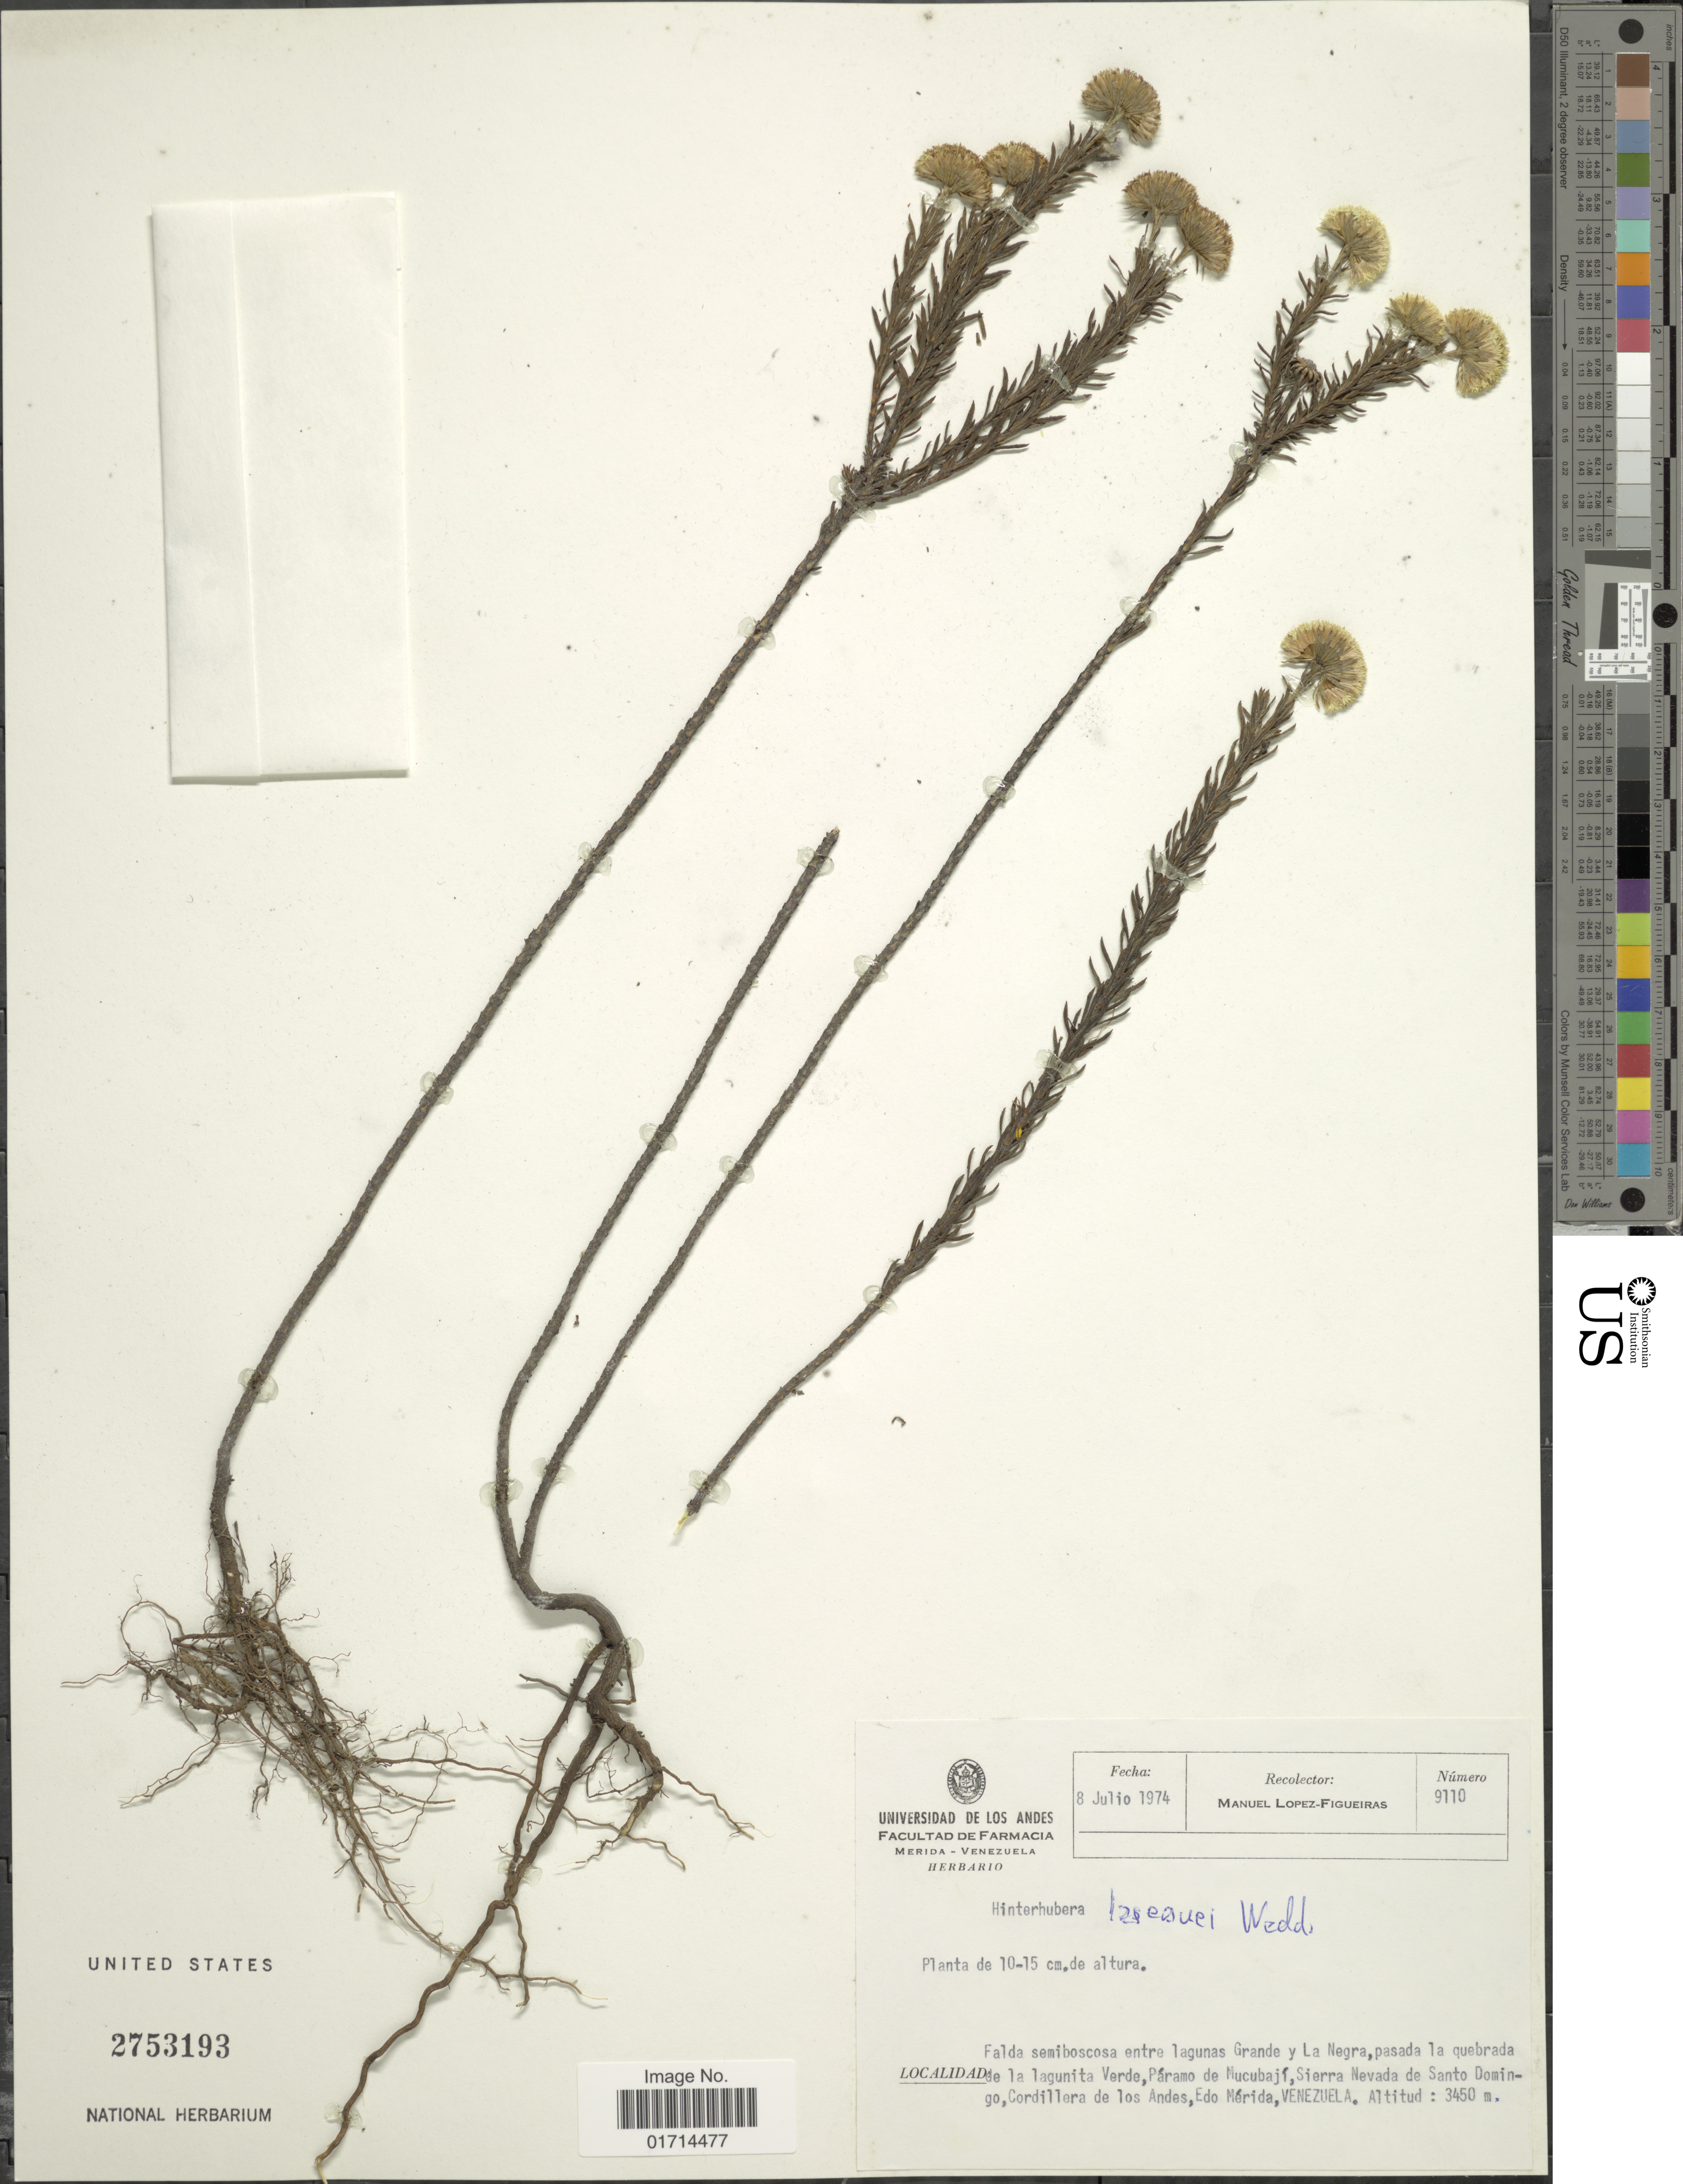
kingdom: Plantae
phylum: Tracheophyta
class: Magnoliopsida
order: Asterales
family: Asteraceae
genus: Hinterhubera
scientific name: Hinterhubera laseguei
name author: Wedd.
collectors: M. Lopéz-F.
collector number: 9110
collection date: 1974-07-08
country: Venezuela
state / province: Mérida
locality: Entre lagunas Grande y La negra, pasada la quebrada de la lagunita Verde, Paramo de Mucubaji, Sierra Nevada de Santo Domingo, Cordillera de los Andes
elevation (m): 3450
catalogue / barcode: US 2753193